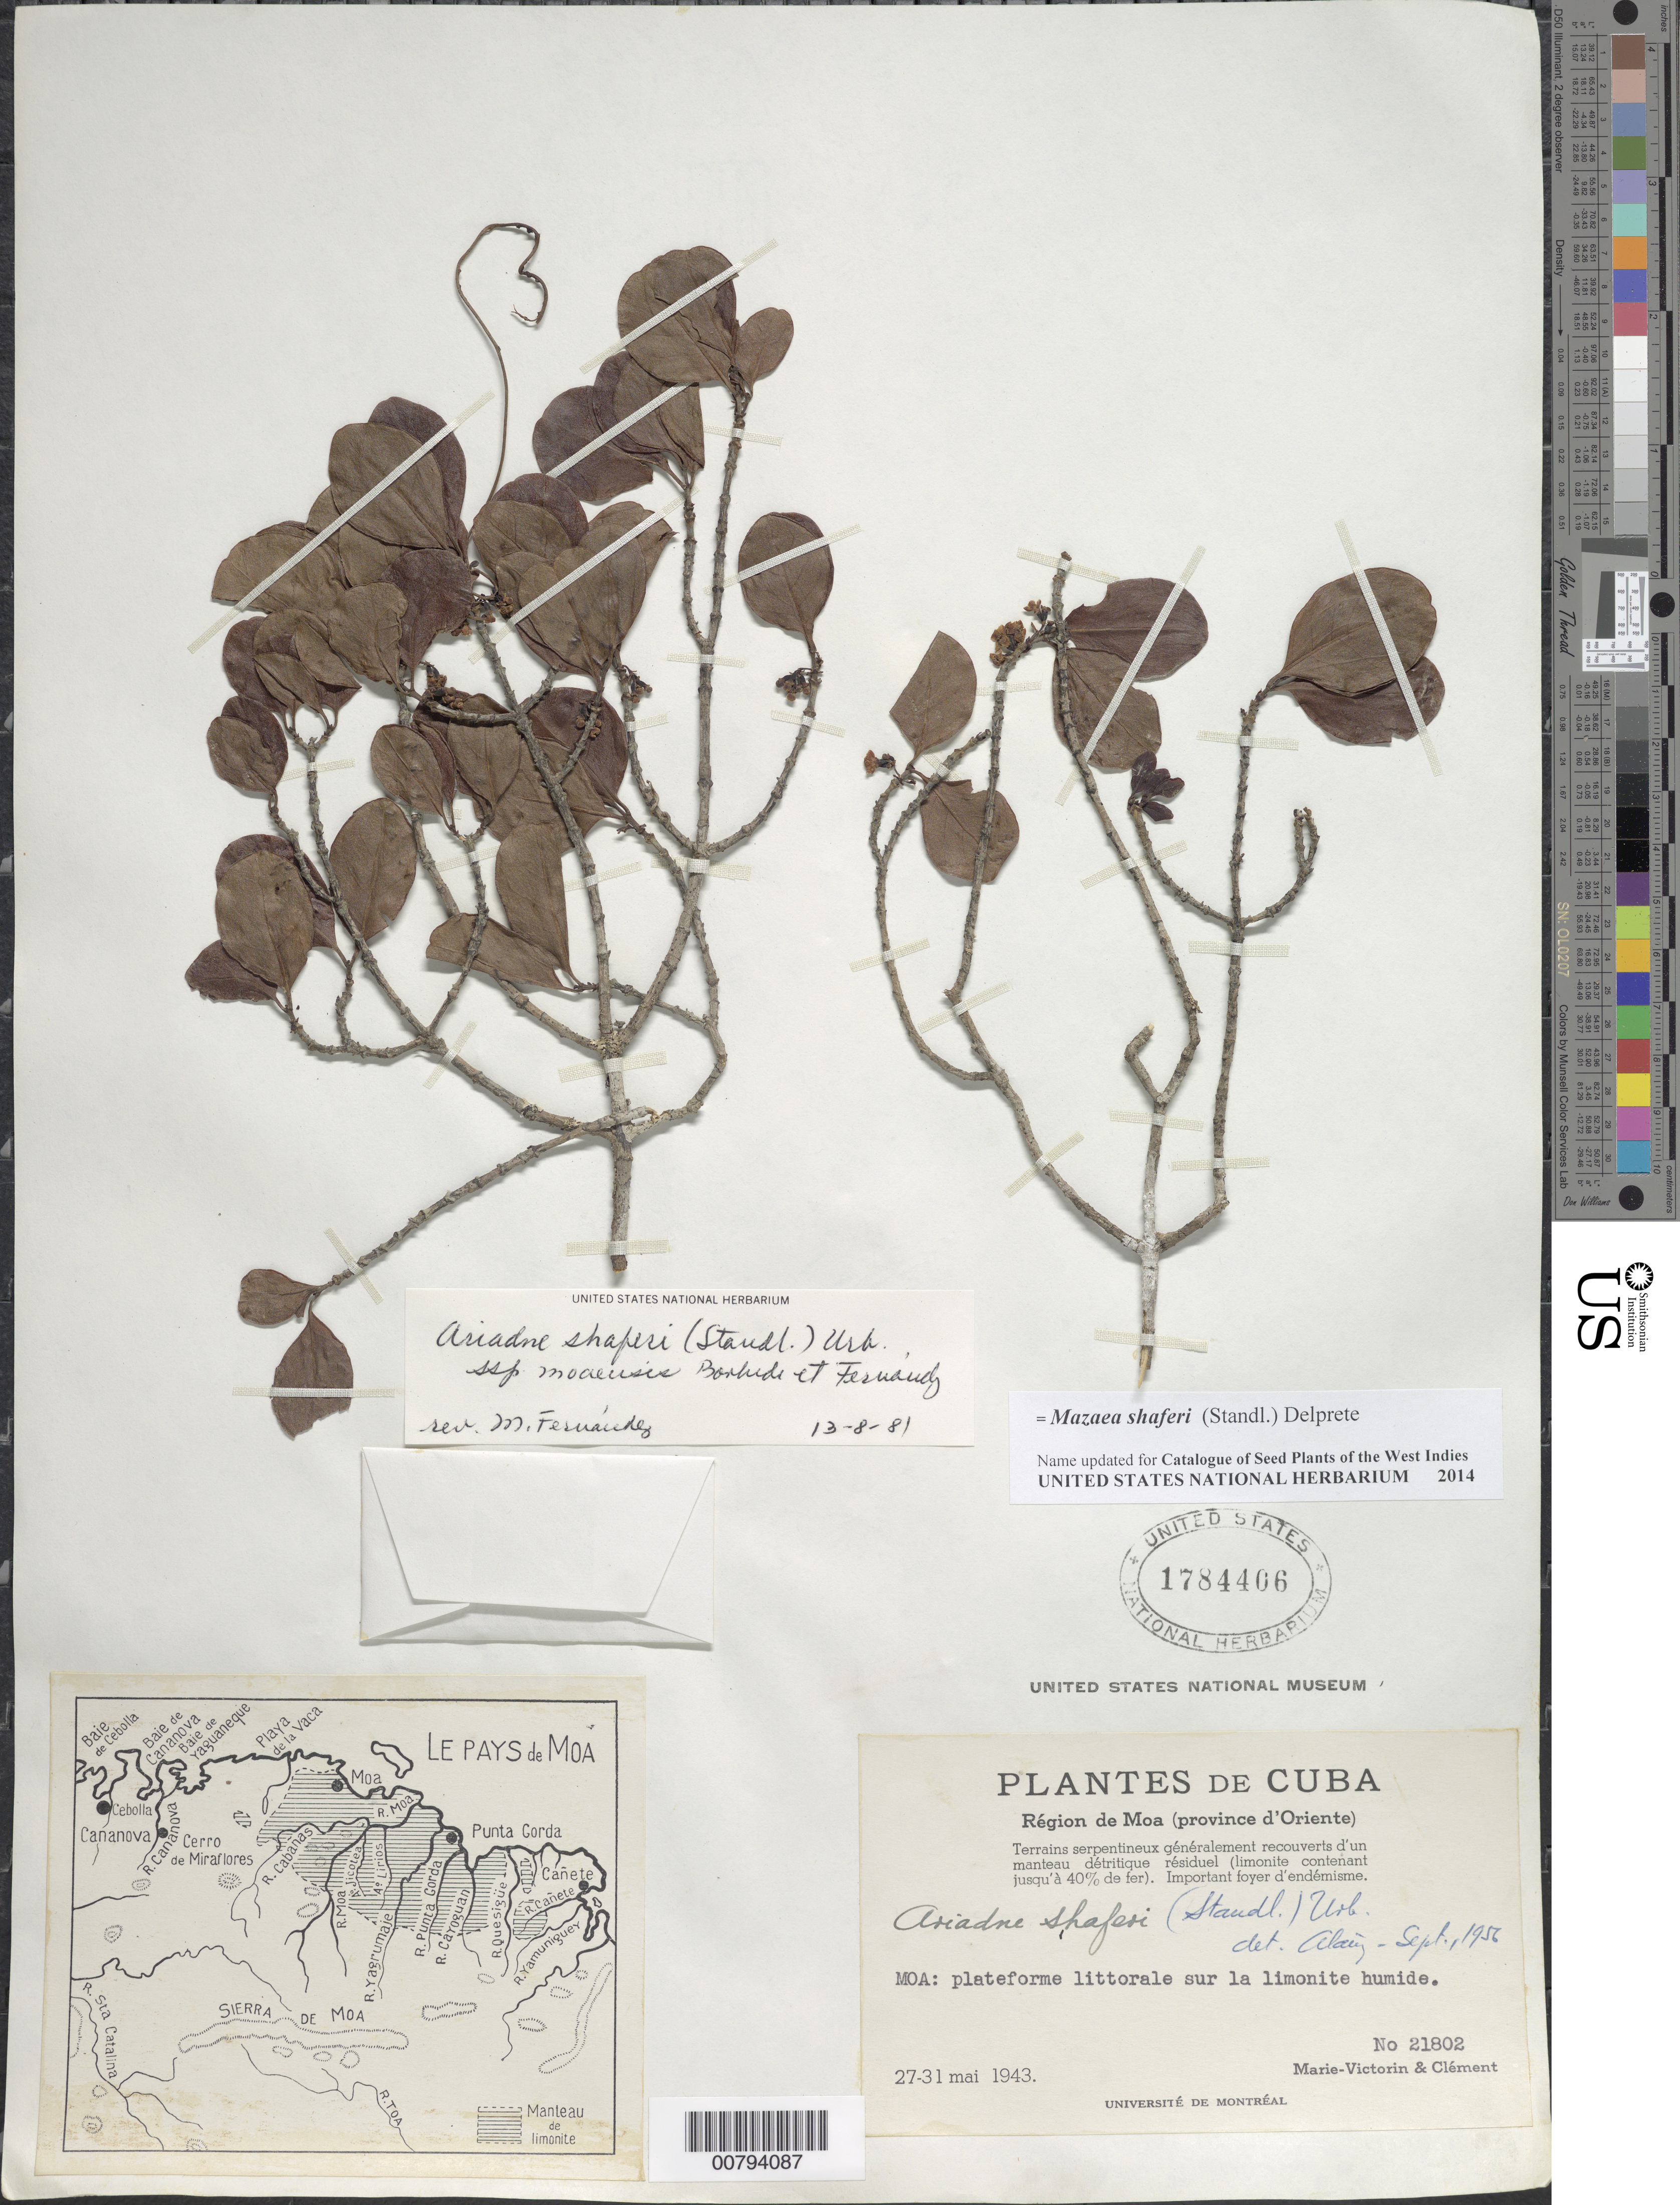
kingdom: Plantae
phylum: Tracheophyta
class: Magnoliopsida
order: Gentianales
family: Rubiaceae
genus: Mazaea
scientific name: Mazaea shaferi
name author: (Standl.) Delprete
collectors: Fr. Marie-Victorin & Bro. Clemente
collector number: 21802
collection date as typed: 27 May 1943 to 31 May 1943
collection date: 1943-05-27/1943-05-31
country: Cuba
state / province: Oriente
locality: Moa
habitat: Plateforme littorale sur la limonite humide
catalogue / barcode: US 1784406